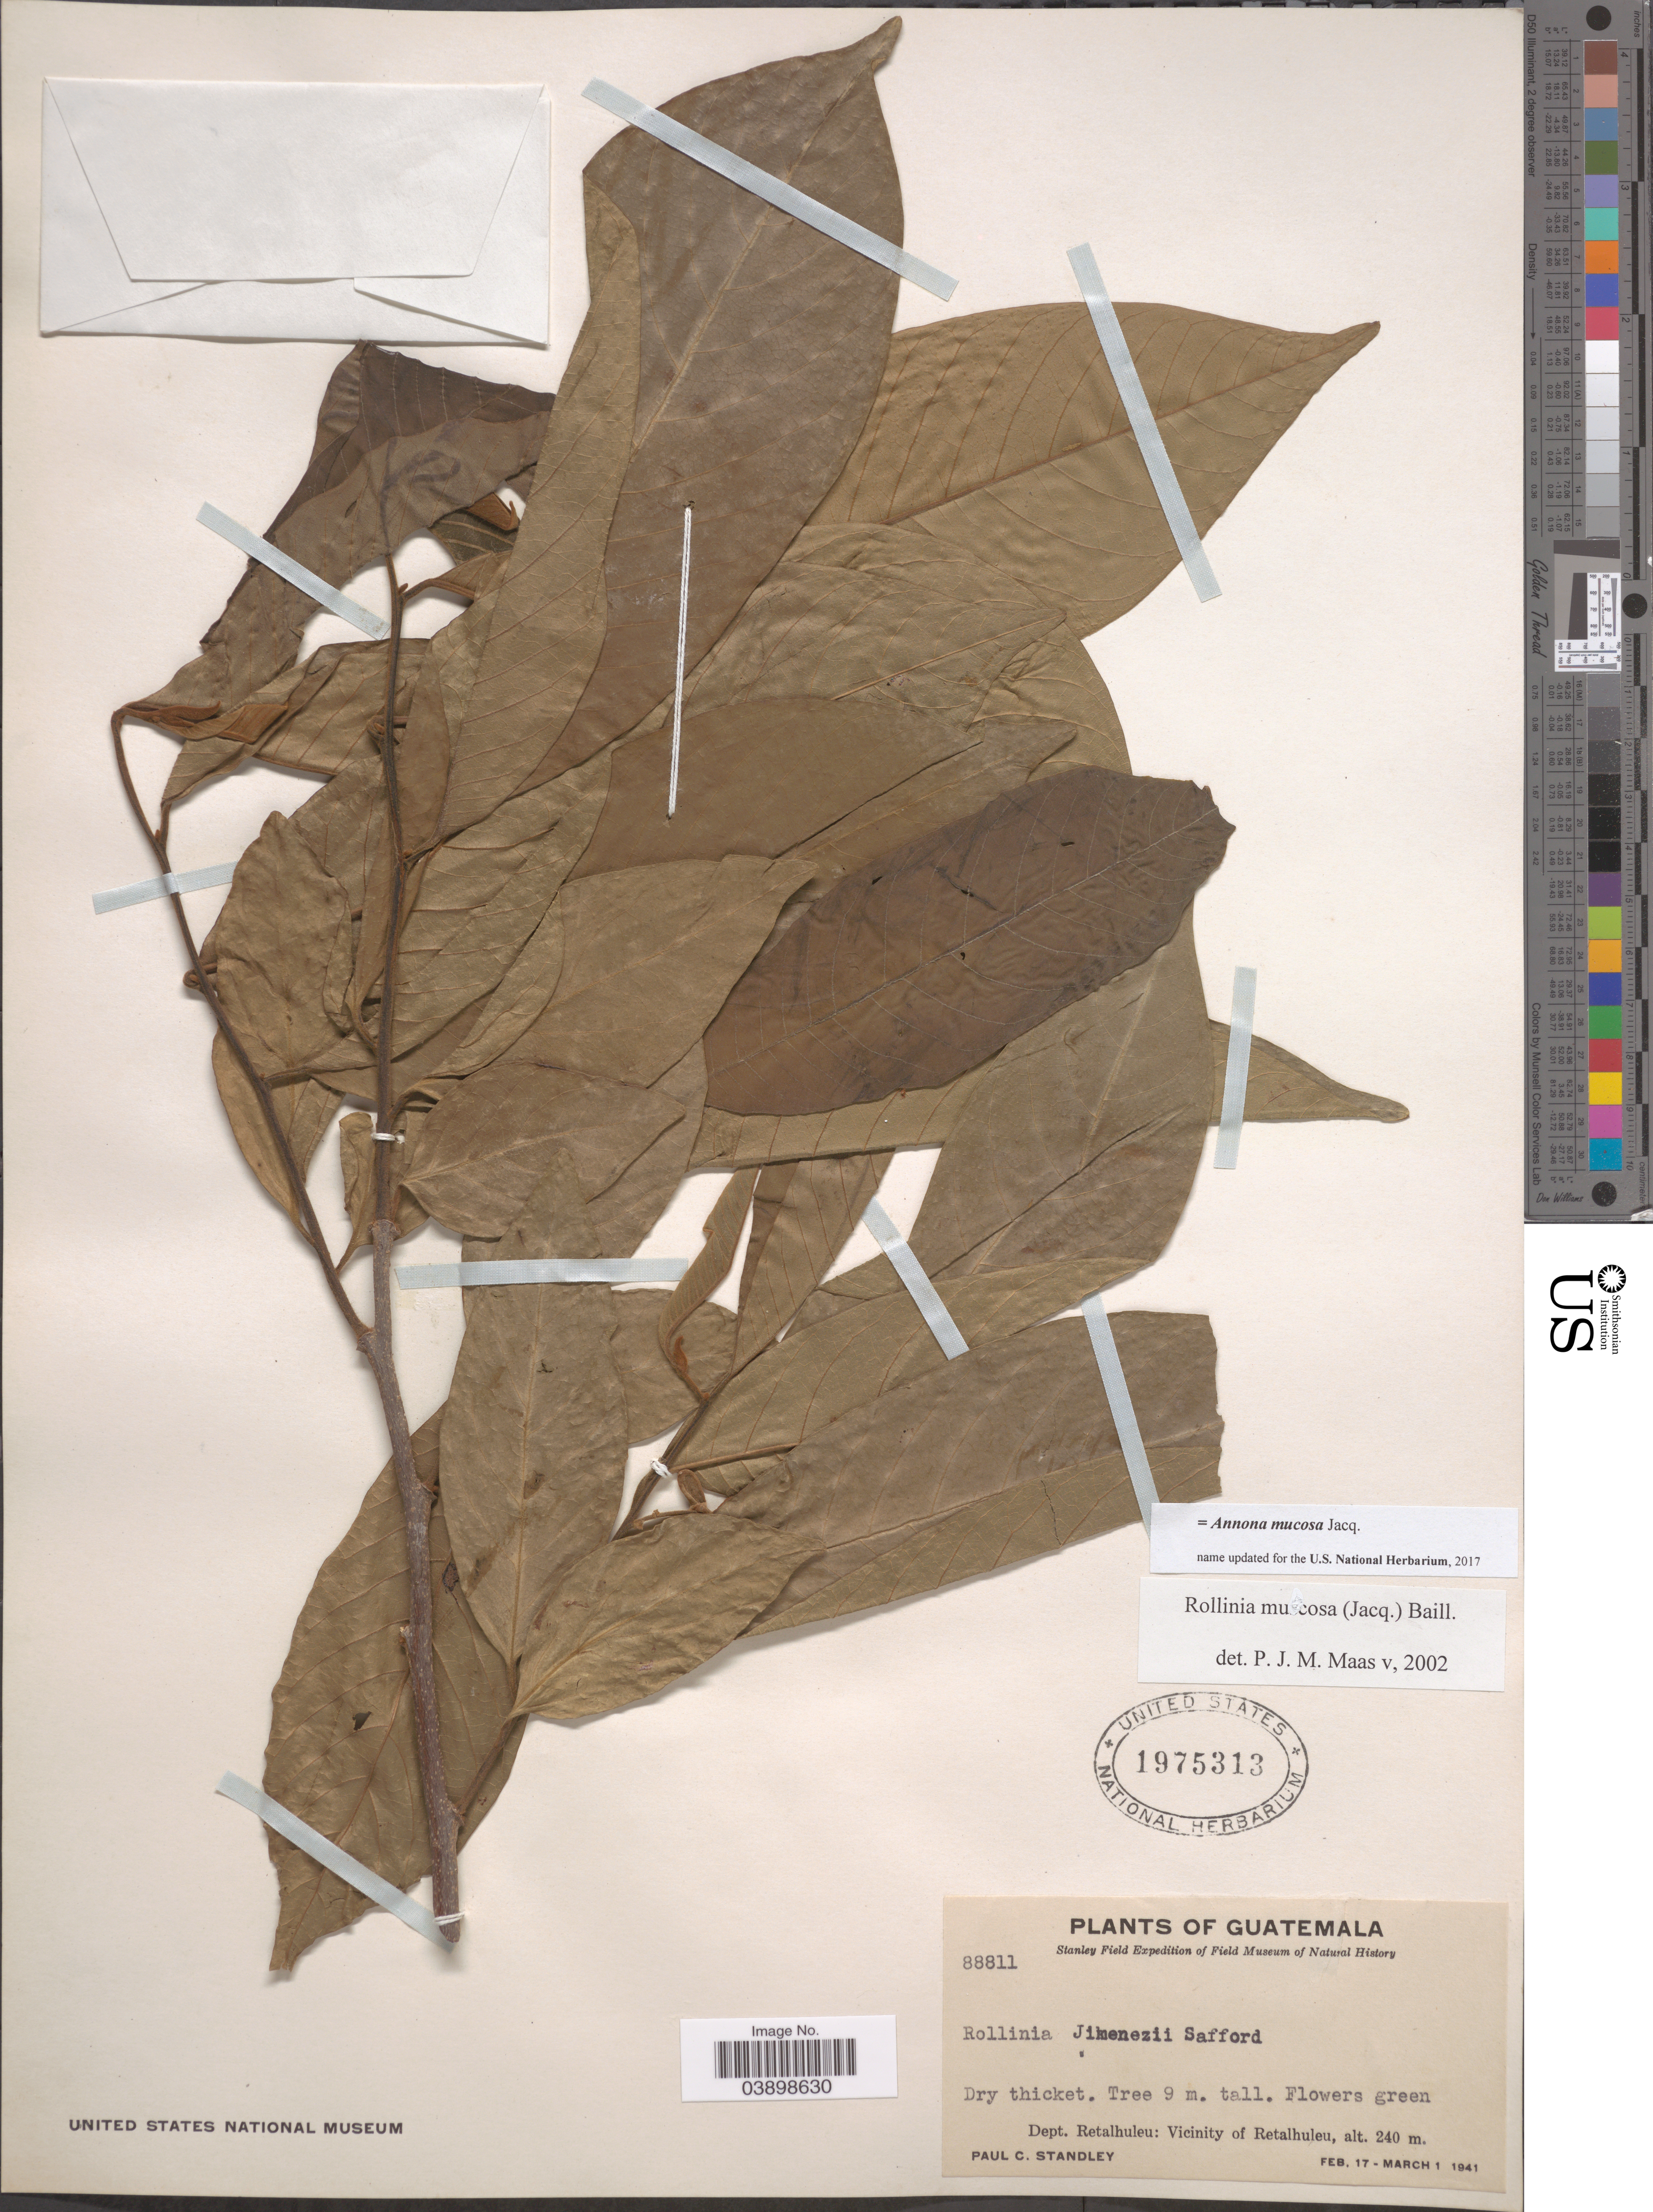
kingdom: Plantae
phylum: Tracheophyta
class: Magnoliopsida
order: Magnoliales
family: Annonaceae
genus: Annona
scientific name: Annona mucosa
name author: Jacq.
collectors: P. C. Standley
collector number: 88811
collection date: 1941-02-17/1941-03-01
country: Guatemala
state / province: Retalhuleu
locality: Dept. Retalhuleu: Vicinity of Retalhuleu.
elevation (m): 240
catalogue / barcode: US 1975313